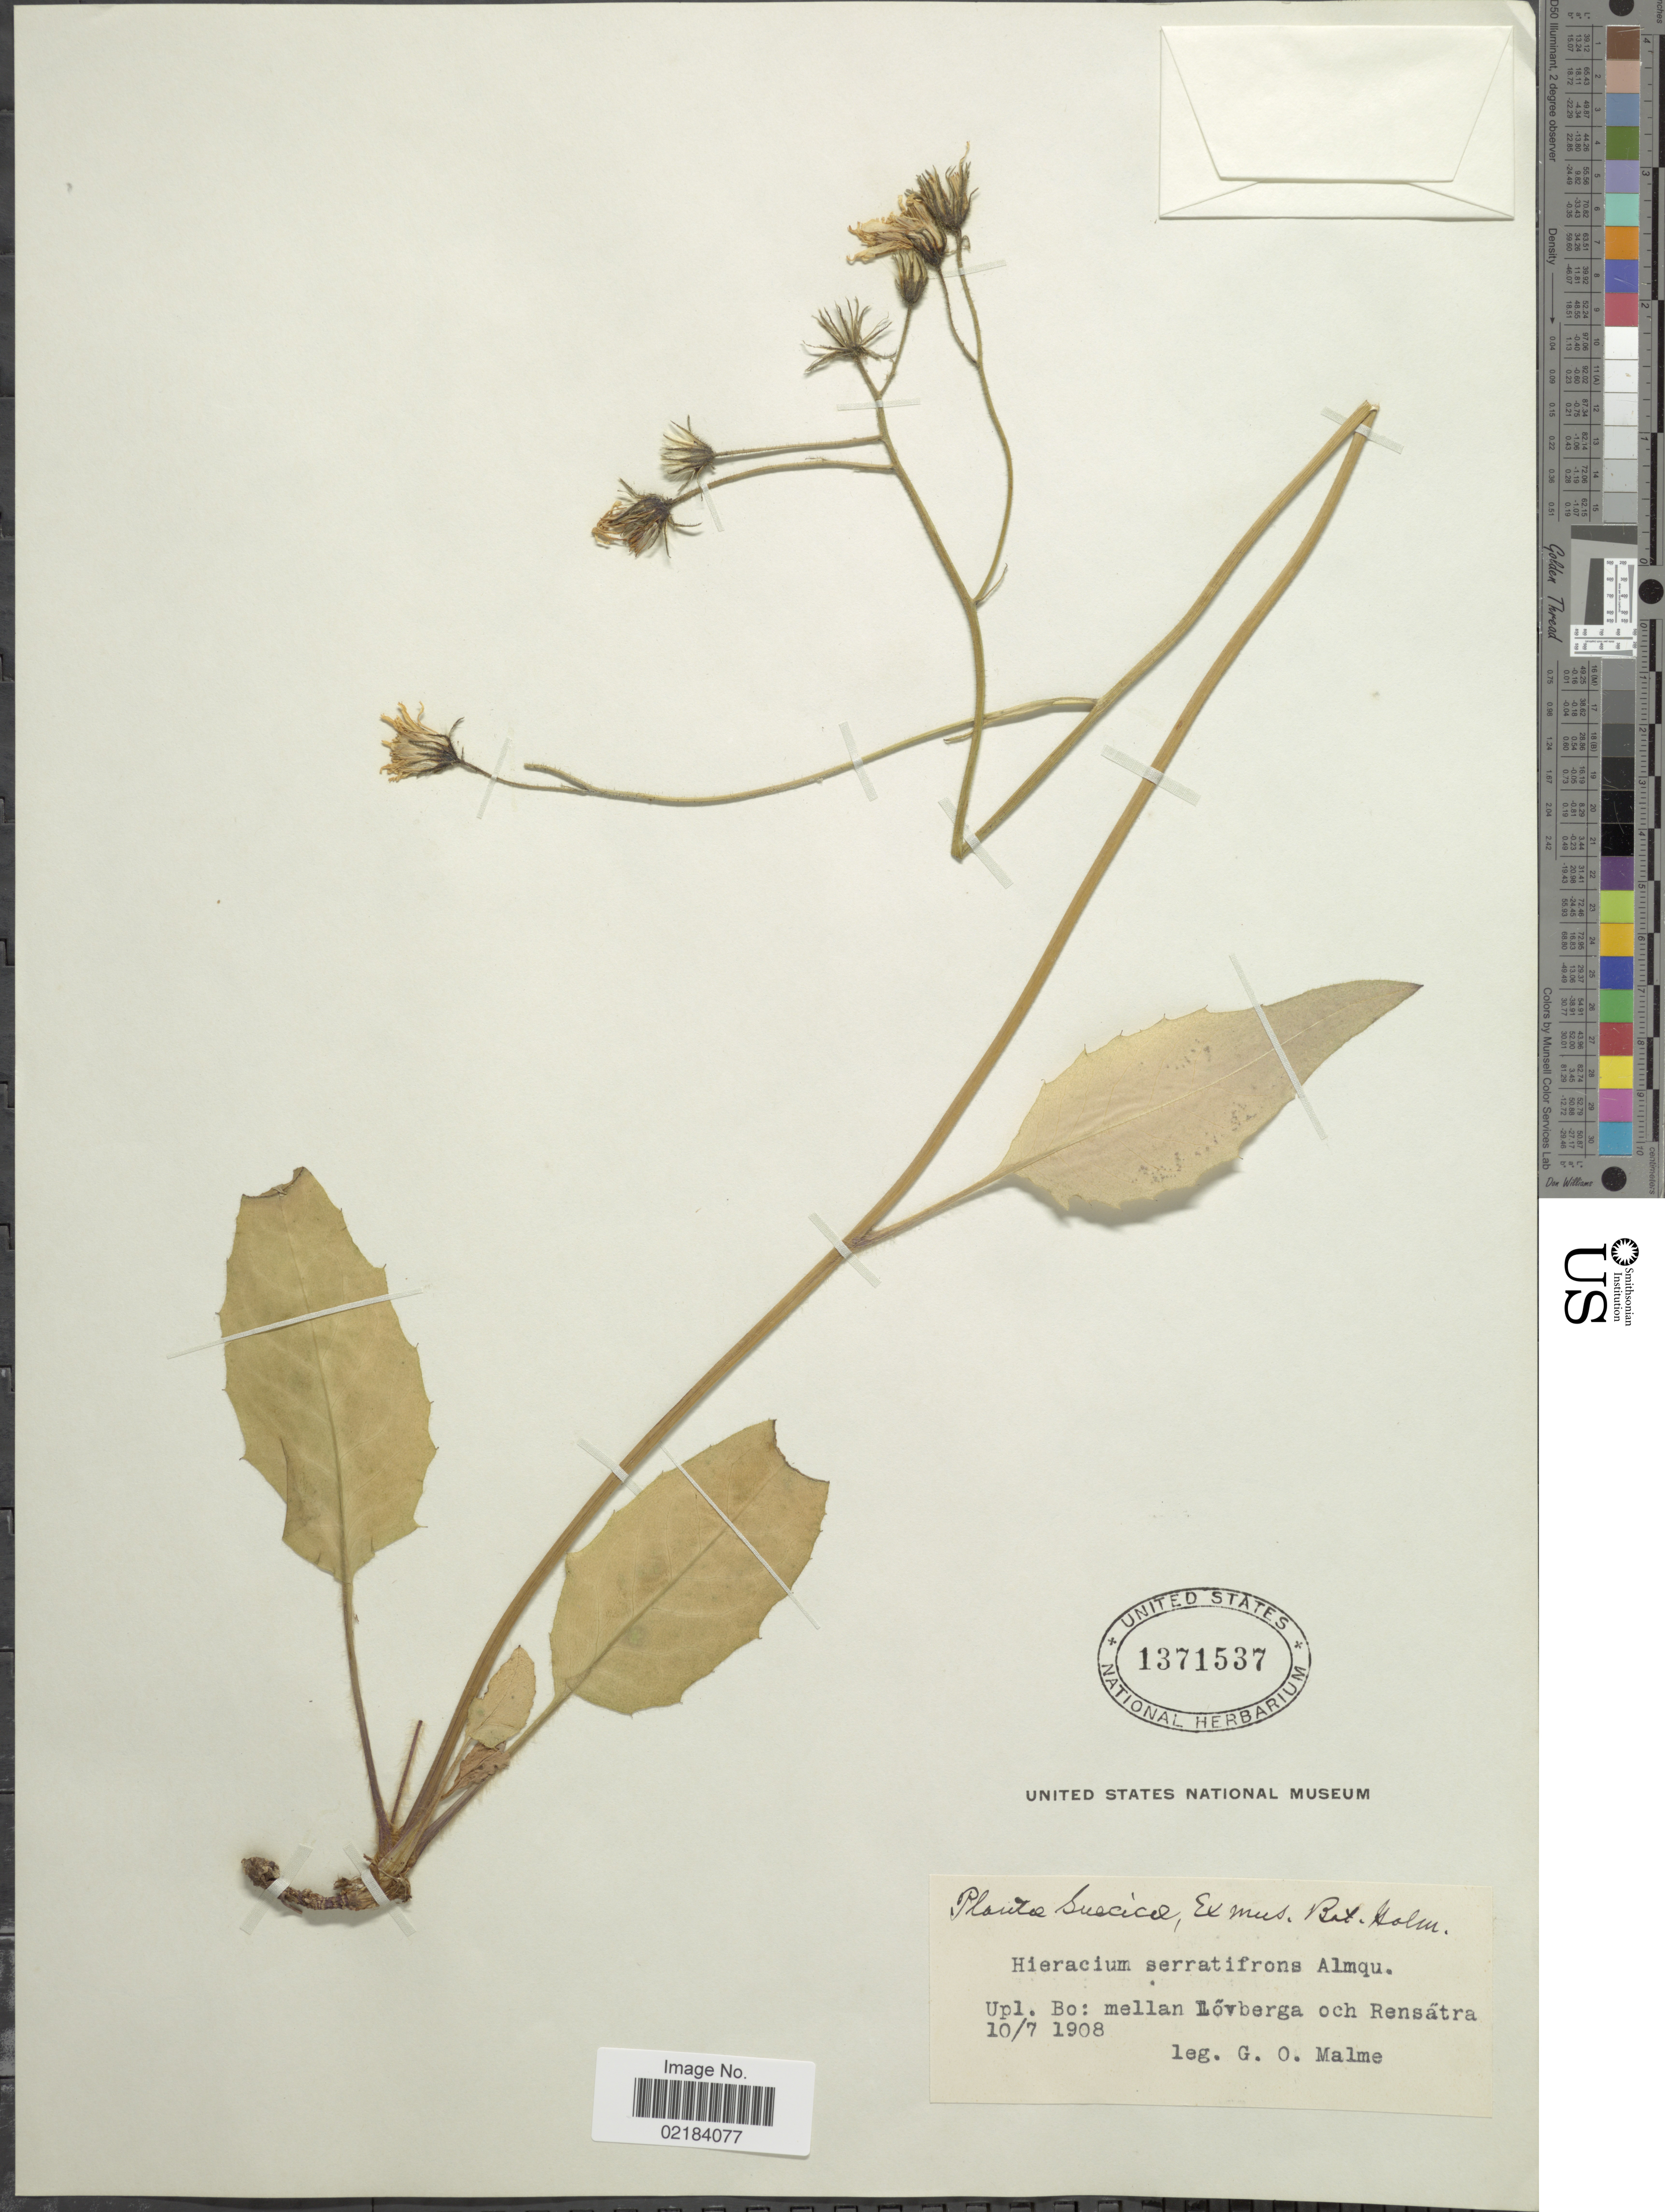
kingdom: Plantae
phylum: Tracheophyta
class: Magnoliopsida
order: Asterales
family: Asteraceae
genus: Hieracium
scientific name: Hieracium neoserratifrons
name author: T. Tyler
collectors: G. O. A. Malme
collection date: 1908-07-10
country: Sweden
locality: Upl. Bo: mellan Lövberga och Rensätra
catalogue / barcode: US 1371537